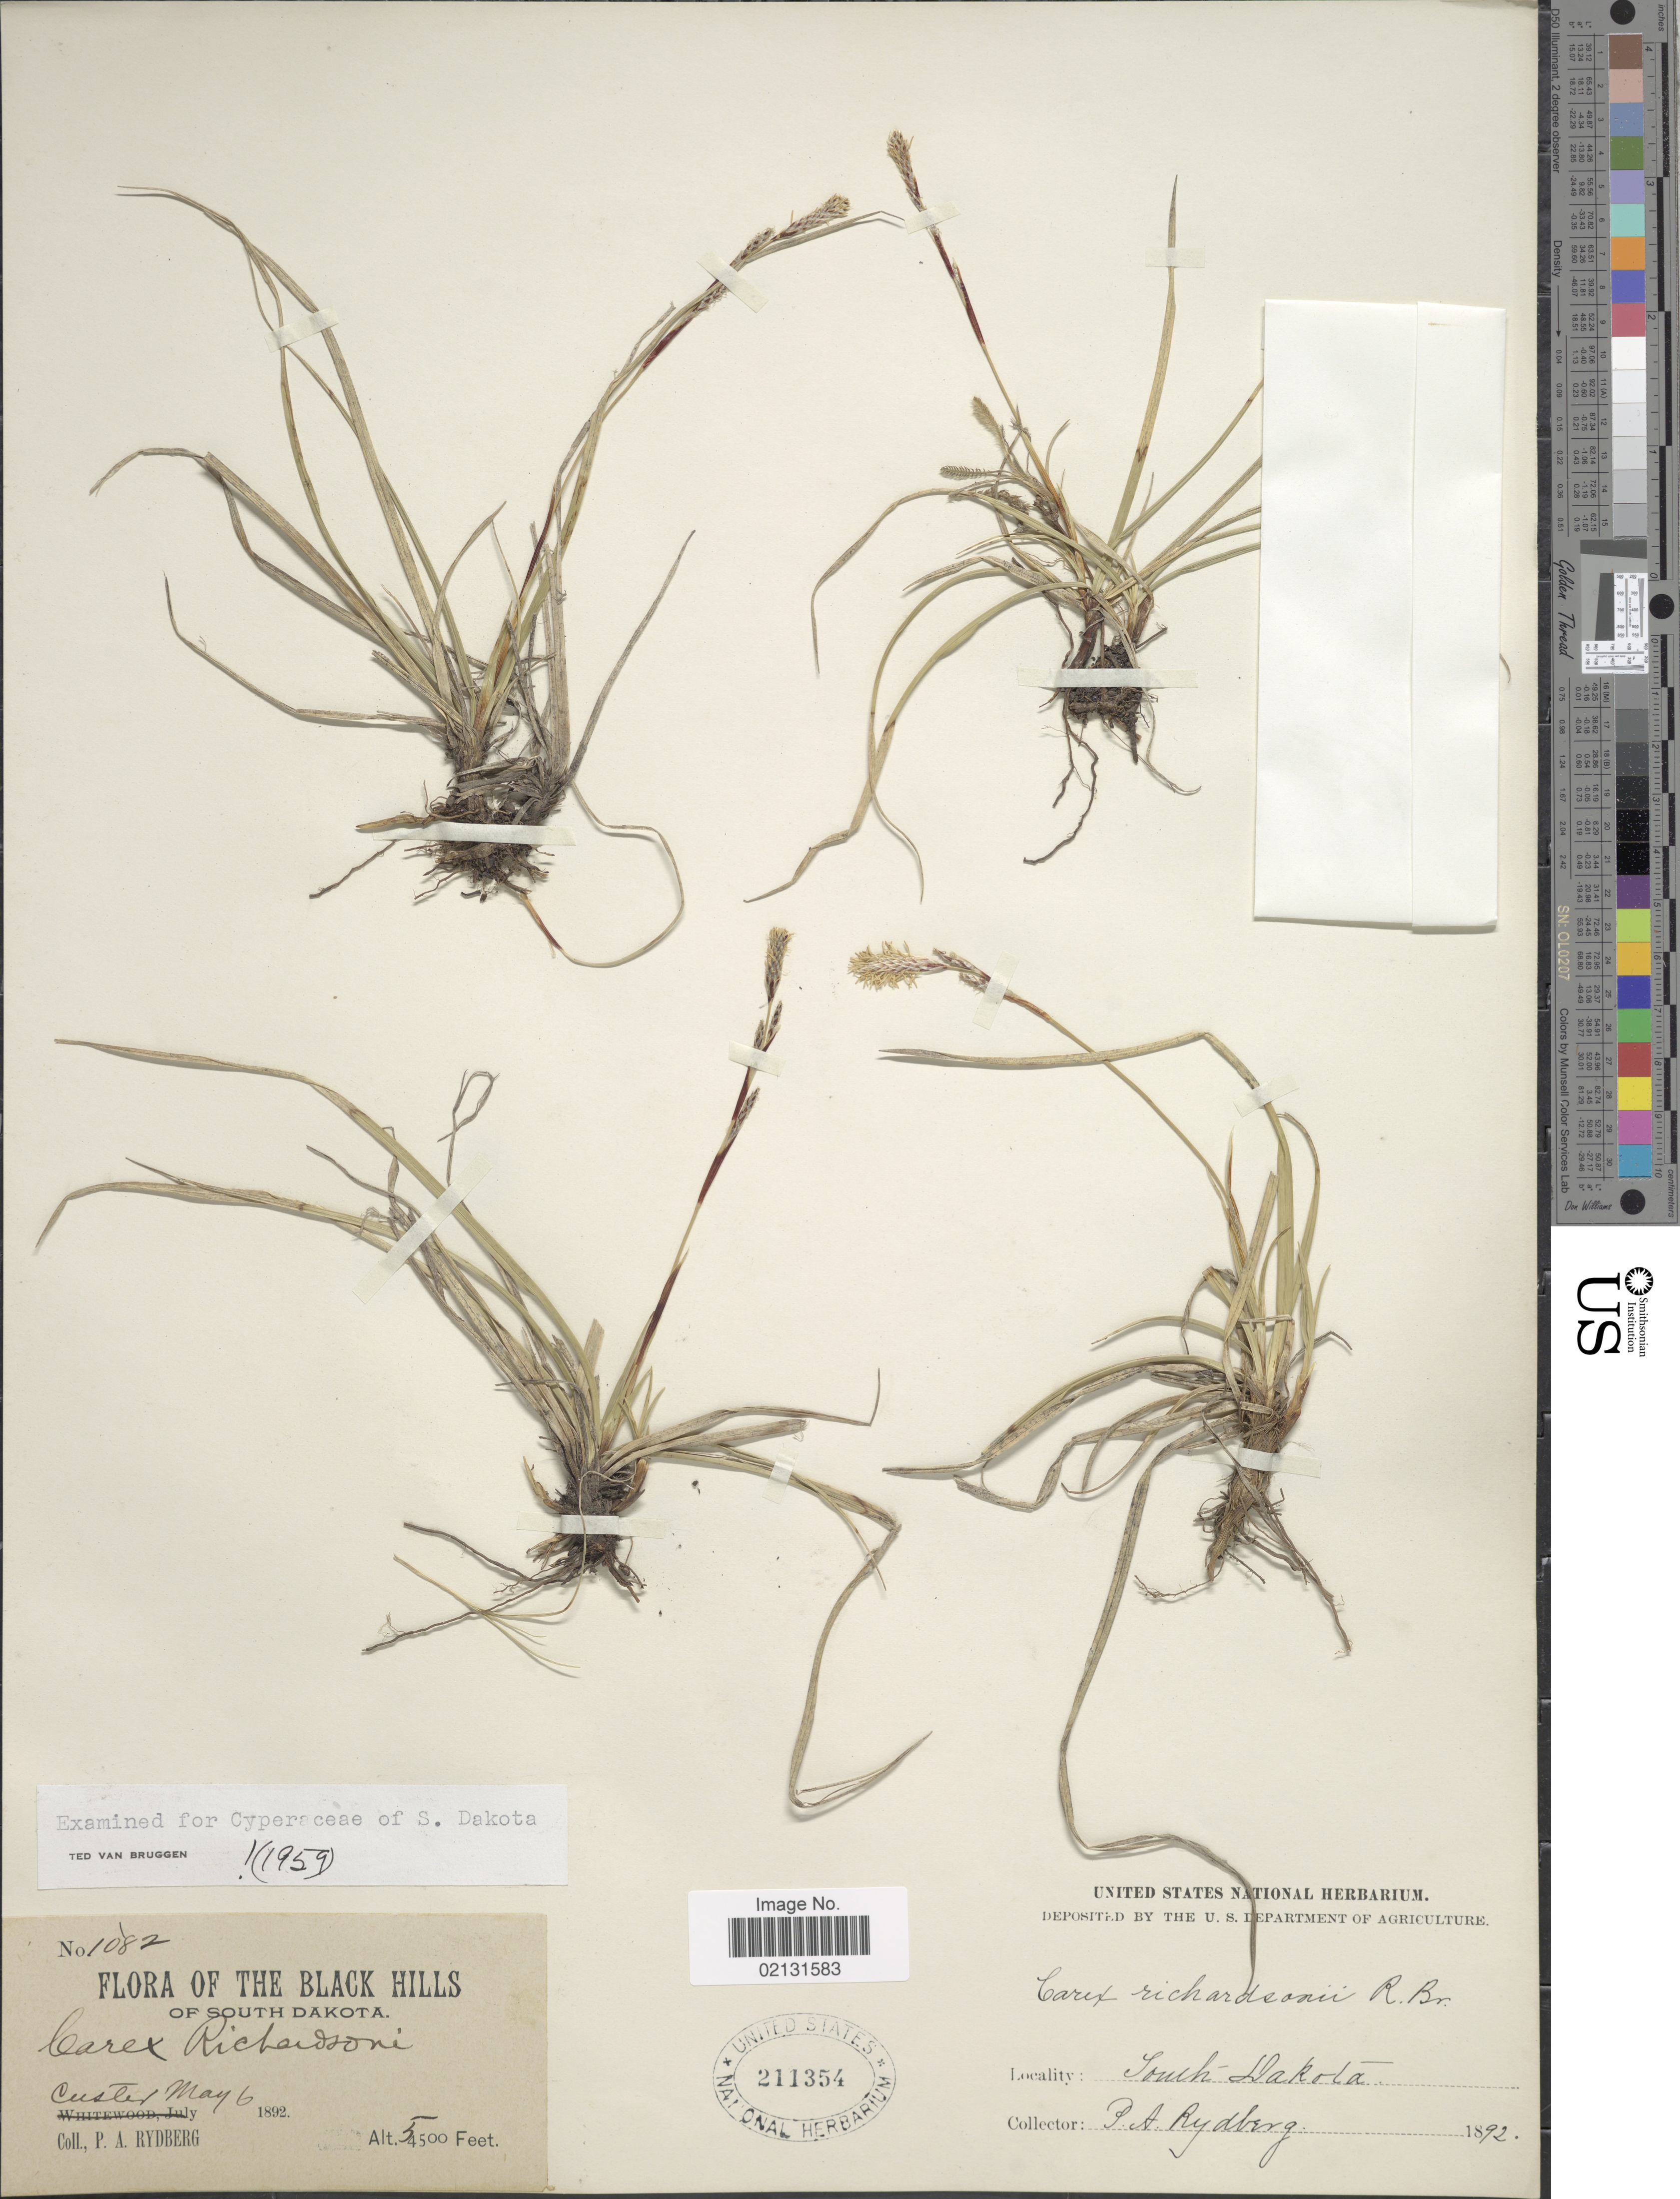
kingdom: Plantae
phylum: Tracheophyta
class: Liliopsida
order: Poales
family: Cyperaceae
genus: Carex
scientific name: Carex richardsonii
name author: R. Br.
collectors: P. A. Rydberg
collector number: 1082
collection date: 1892-05-06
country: United States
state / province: South Dakota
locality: The Black Hills, Custer.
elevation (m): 1676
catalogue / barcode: US 211354